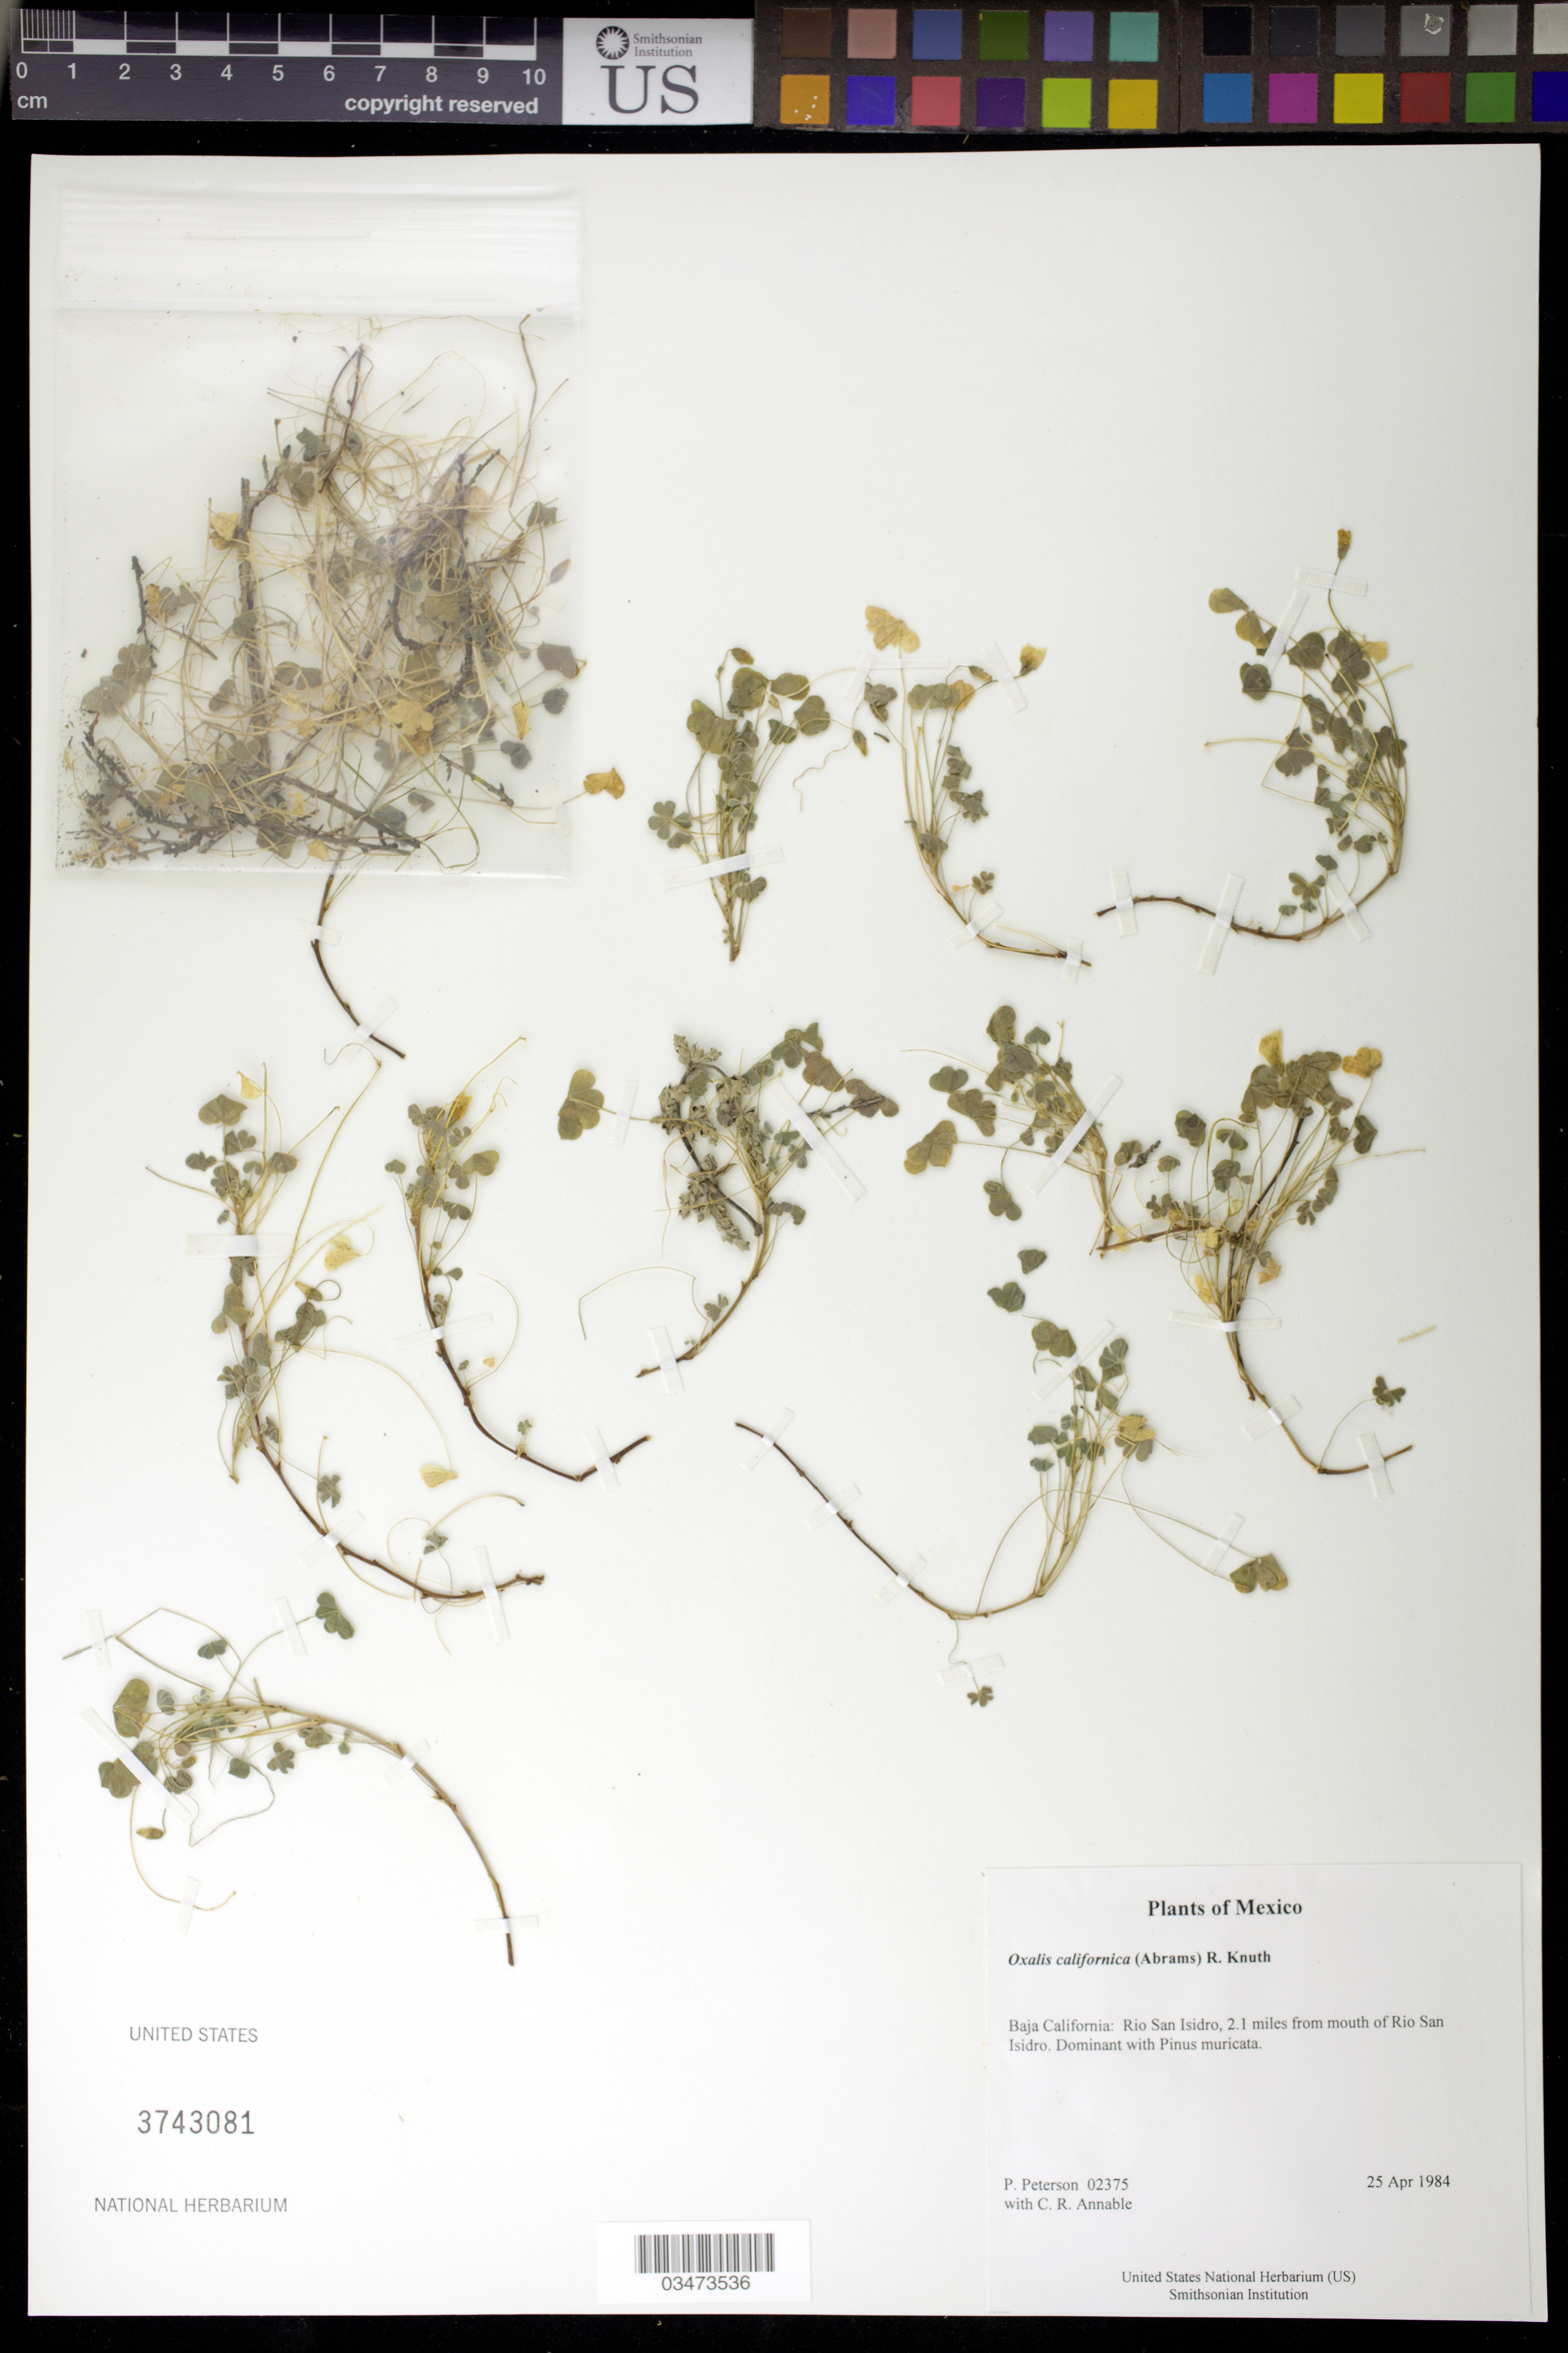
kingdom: Plantae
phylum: Tracheophyta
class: Magnoliopsida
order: Oxalidales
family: Oxalidaceae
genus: Oxalis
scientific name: Oxalis californica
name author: (Abrams) R. Knuth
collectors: P. M. Peterson & C. R. Annable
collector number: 02375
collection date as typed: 25 Apr 1984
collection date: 1984-04-25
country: Mexico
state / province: Baja California Norte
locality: Rio San Isidro, 2.1 miles from mouth of Rio San Isidro.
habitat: Dominant with Pinus muricata.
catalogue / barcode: US 3743081